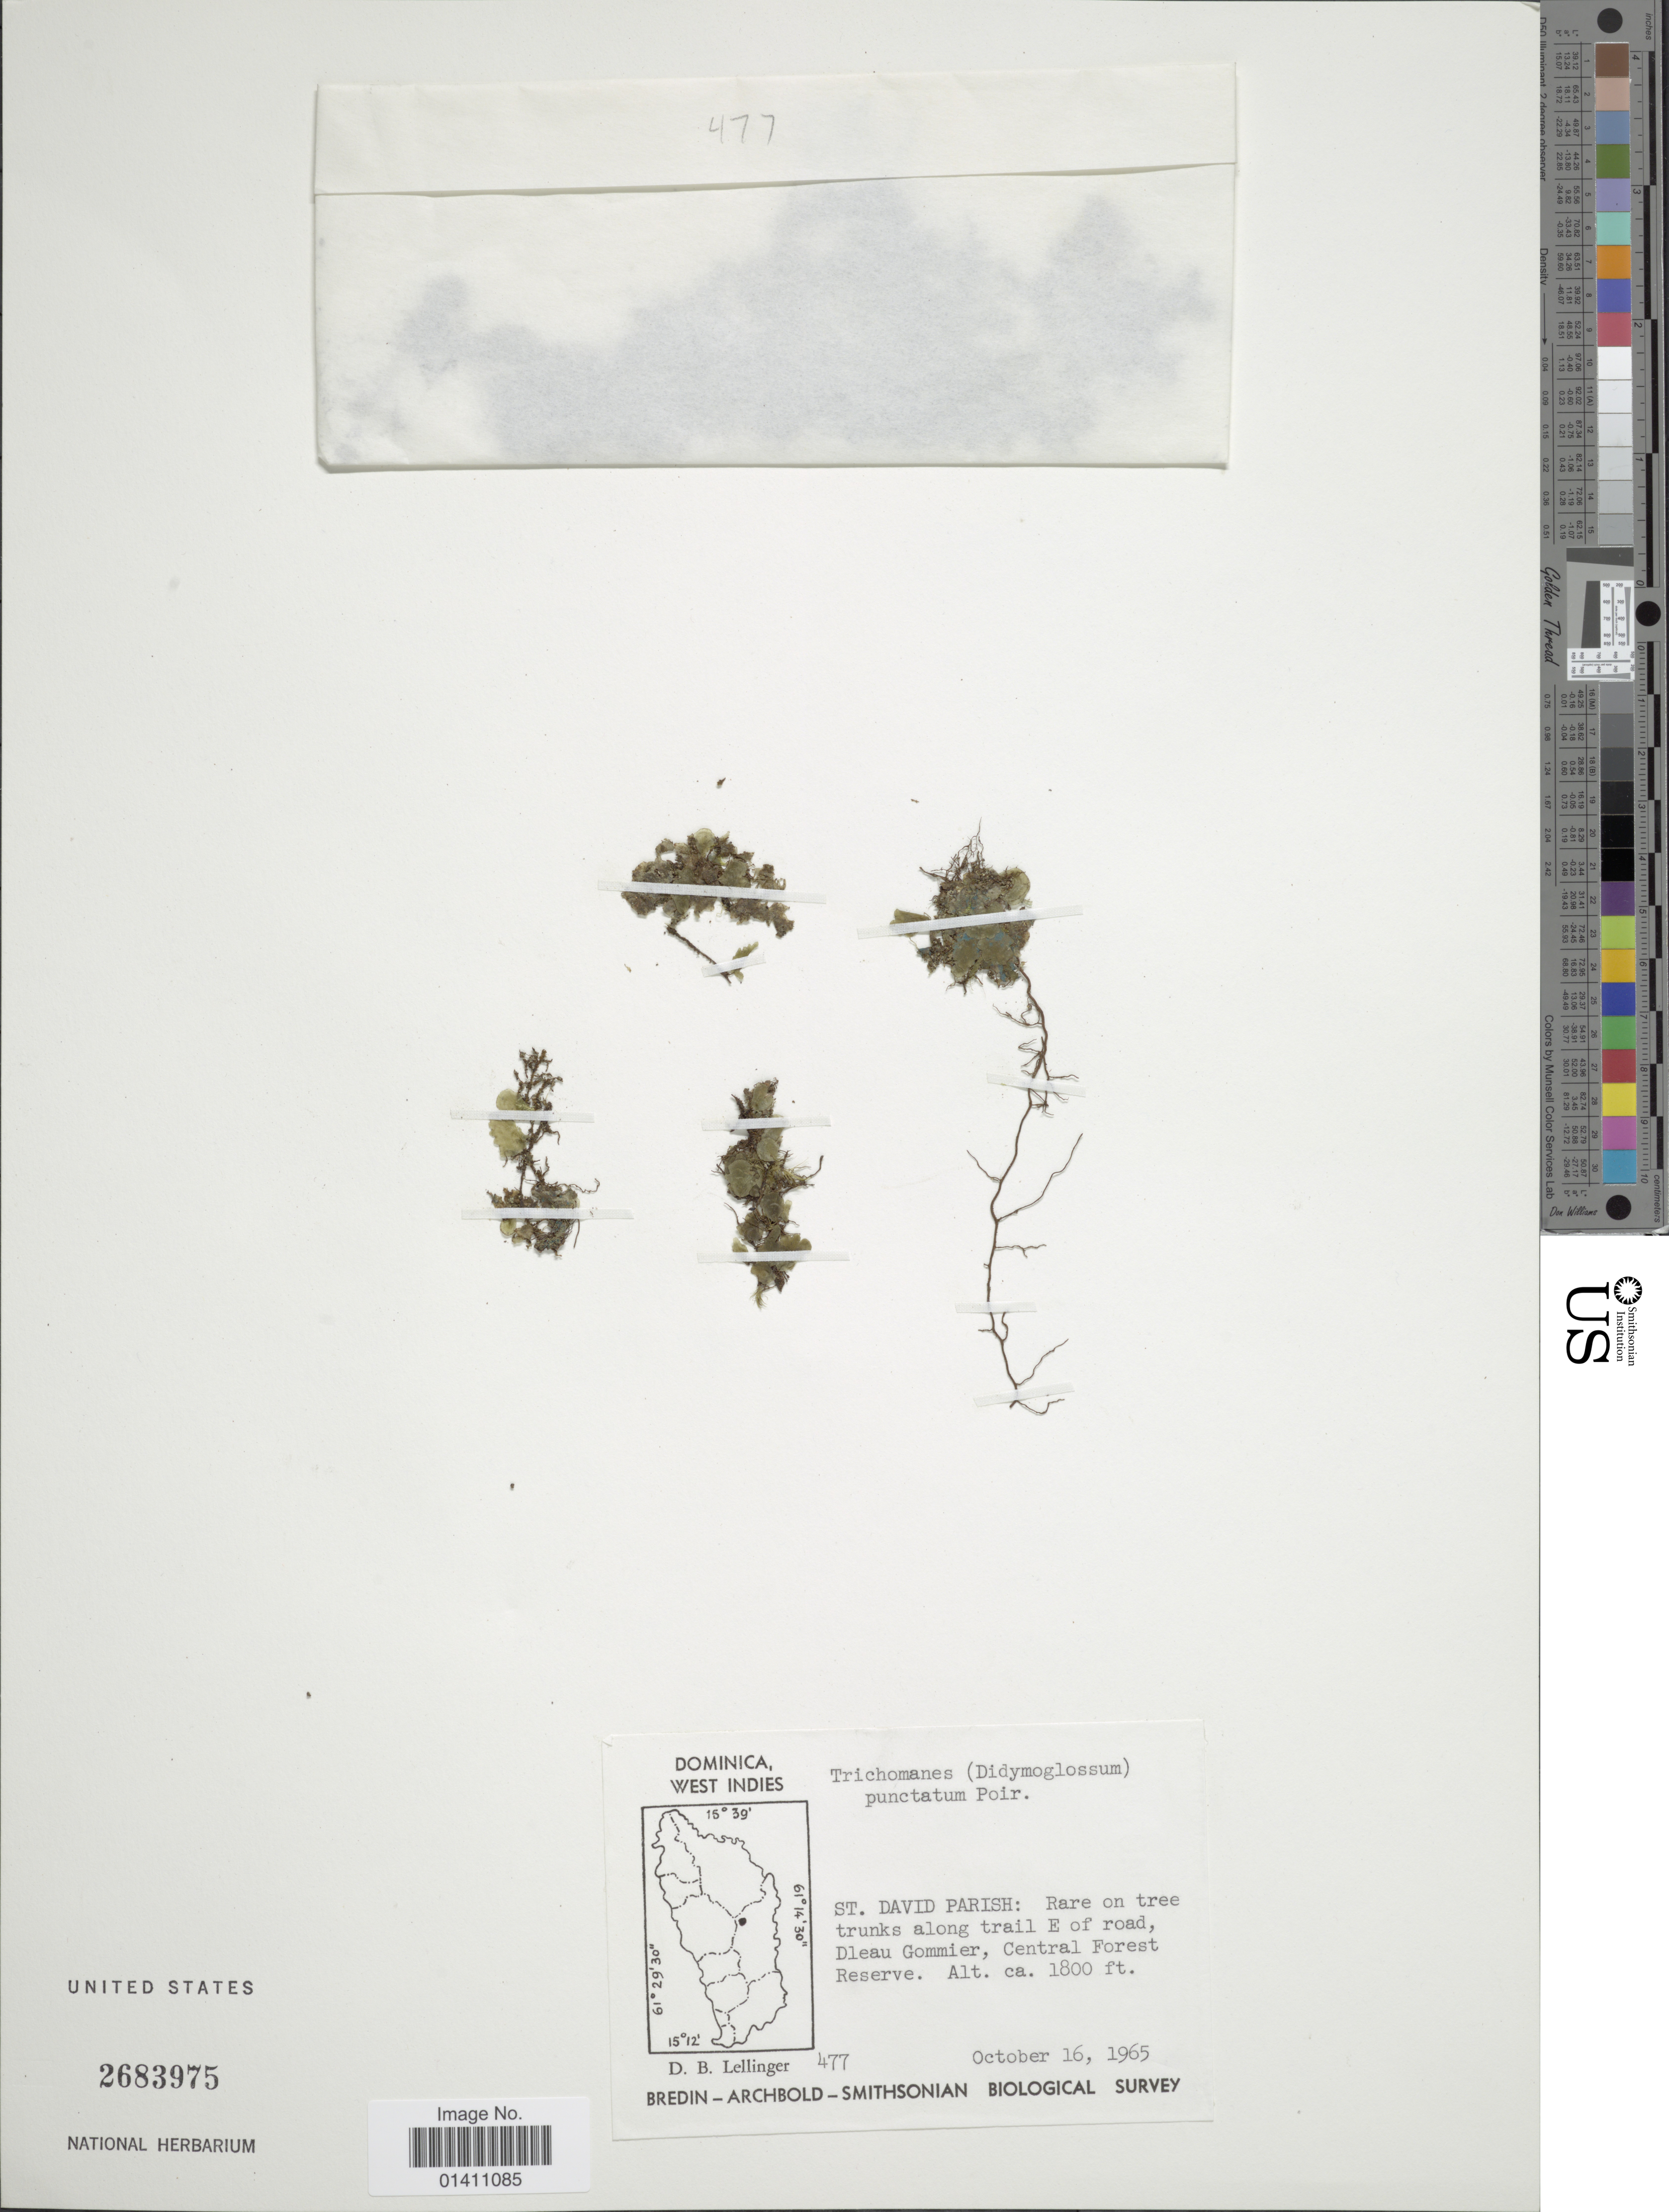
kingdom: Plantae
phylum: Tracheophyta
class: Polypodiopsida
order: Hymenophyllales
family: Hymenophyllaceae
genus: Didymoglossum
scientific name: Didymoglossum punctatum subsp. punctatum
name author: (Poir.) Desv.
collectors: D. B. Lellinger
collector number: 477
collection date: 1965-10-16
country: Dominica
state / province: St. David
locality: West Indies. St. David Parish: Rare on tree trunks along trail E of road Dleu Gommier, Central Forest Reserve.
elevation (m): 549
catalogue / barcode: US 2683975